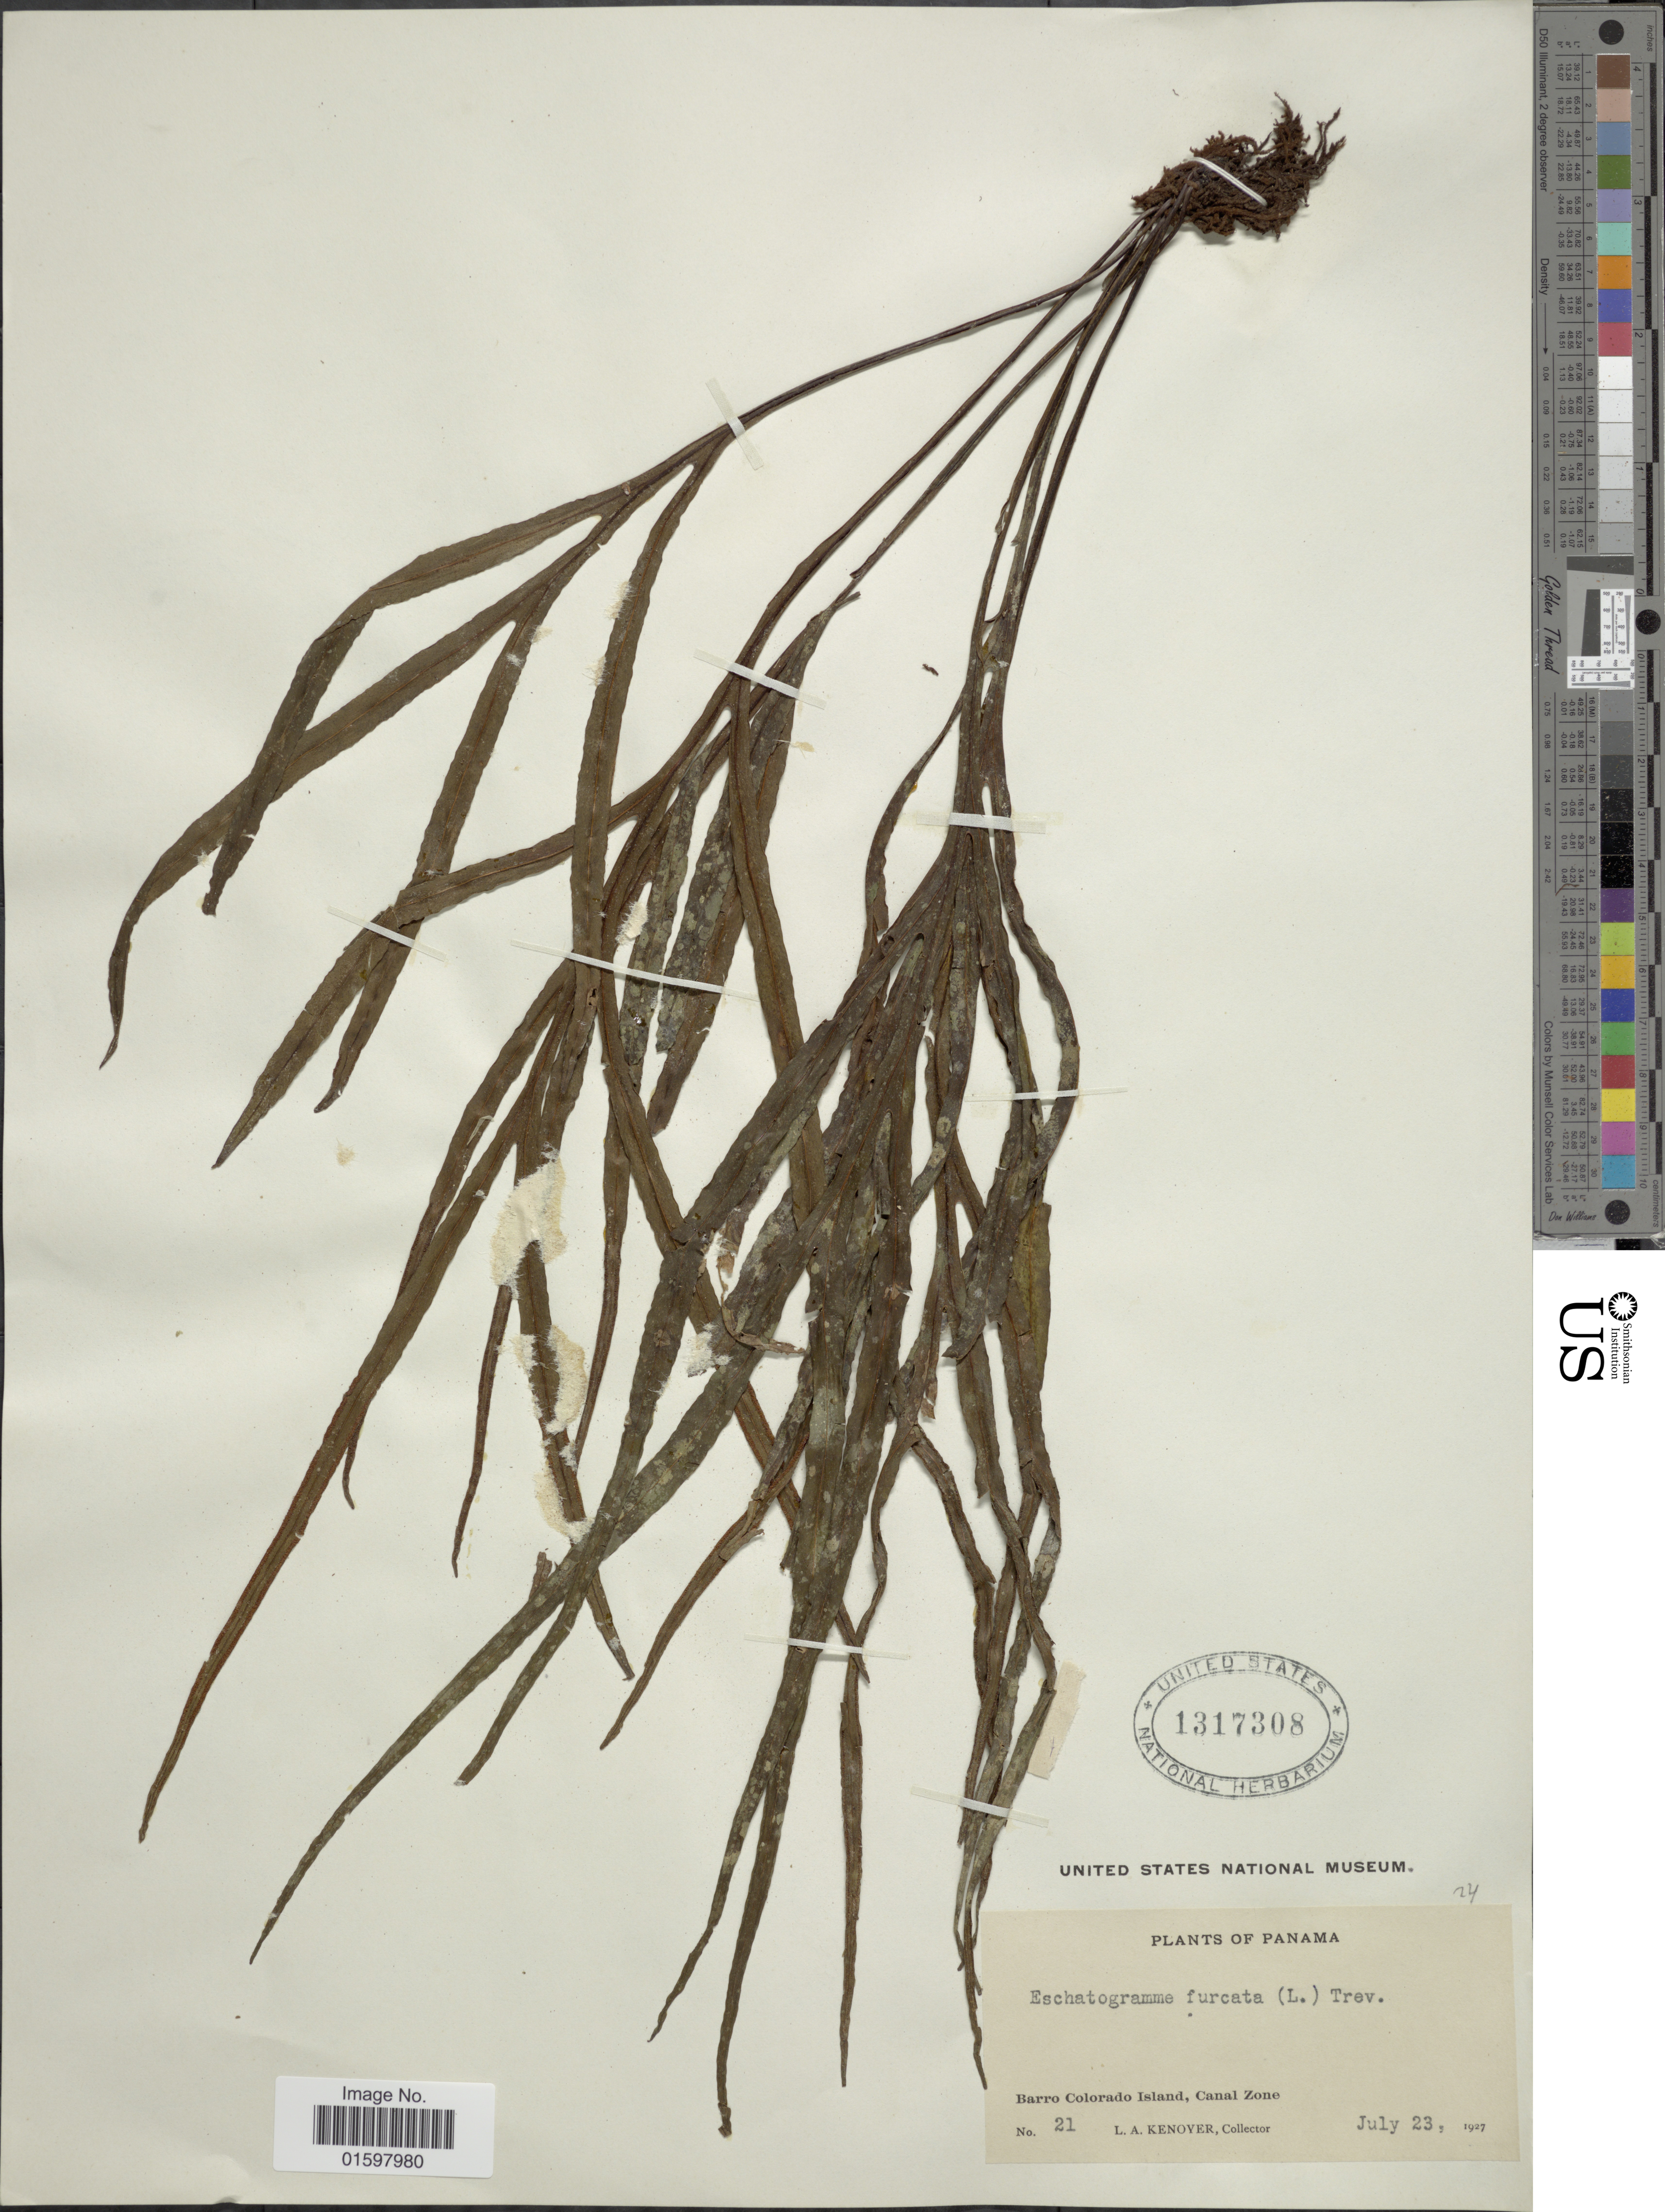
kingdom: Plantae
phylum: Tracheophyta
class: Polypodiopsida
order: Polypodiales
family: Polypodiaceae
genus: Pleopeltis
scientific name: Pleopeltis panamensis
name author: (Weath.) Pic. Serm.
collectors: L. Kenover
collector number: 21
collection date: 1927-07-23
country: Panama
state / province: Panamá Oeste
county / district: Canal Zone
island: Barro Colorado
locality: Barro Colorado Island, Canal Zone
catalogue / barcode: US 1317308